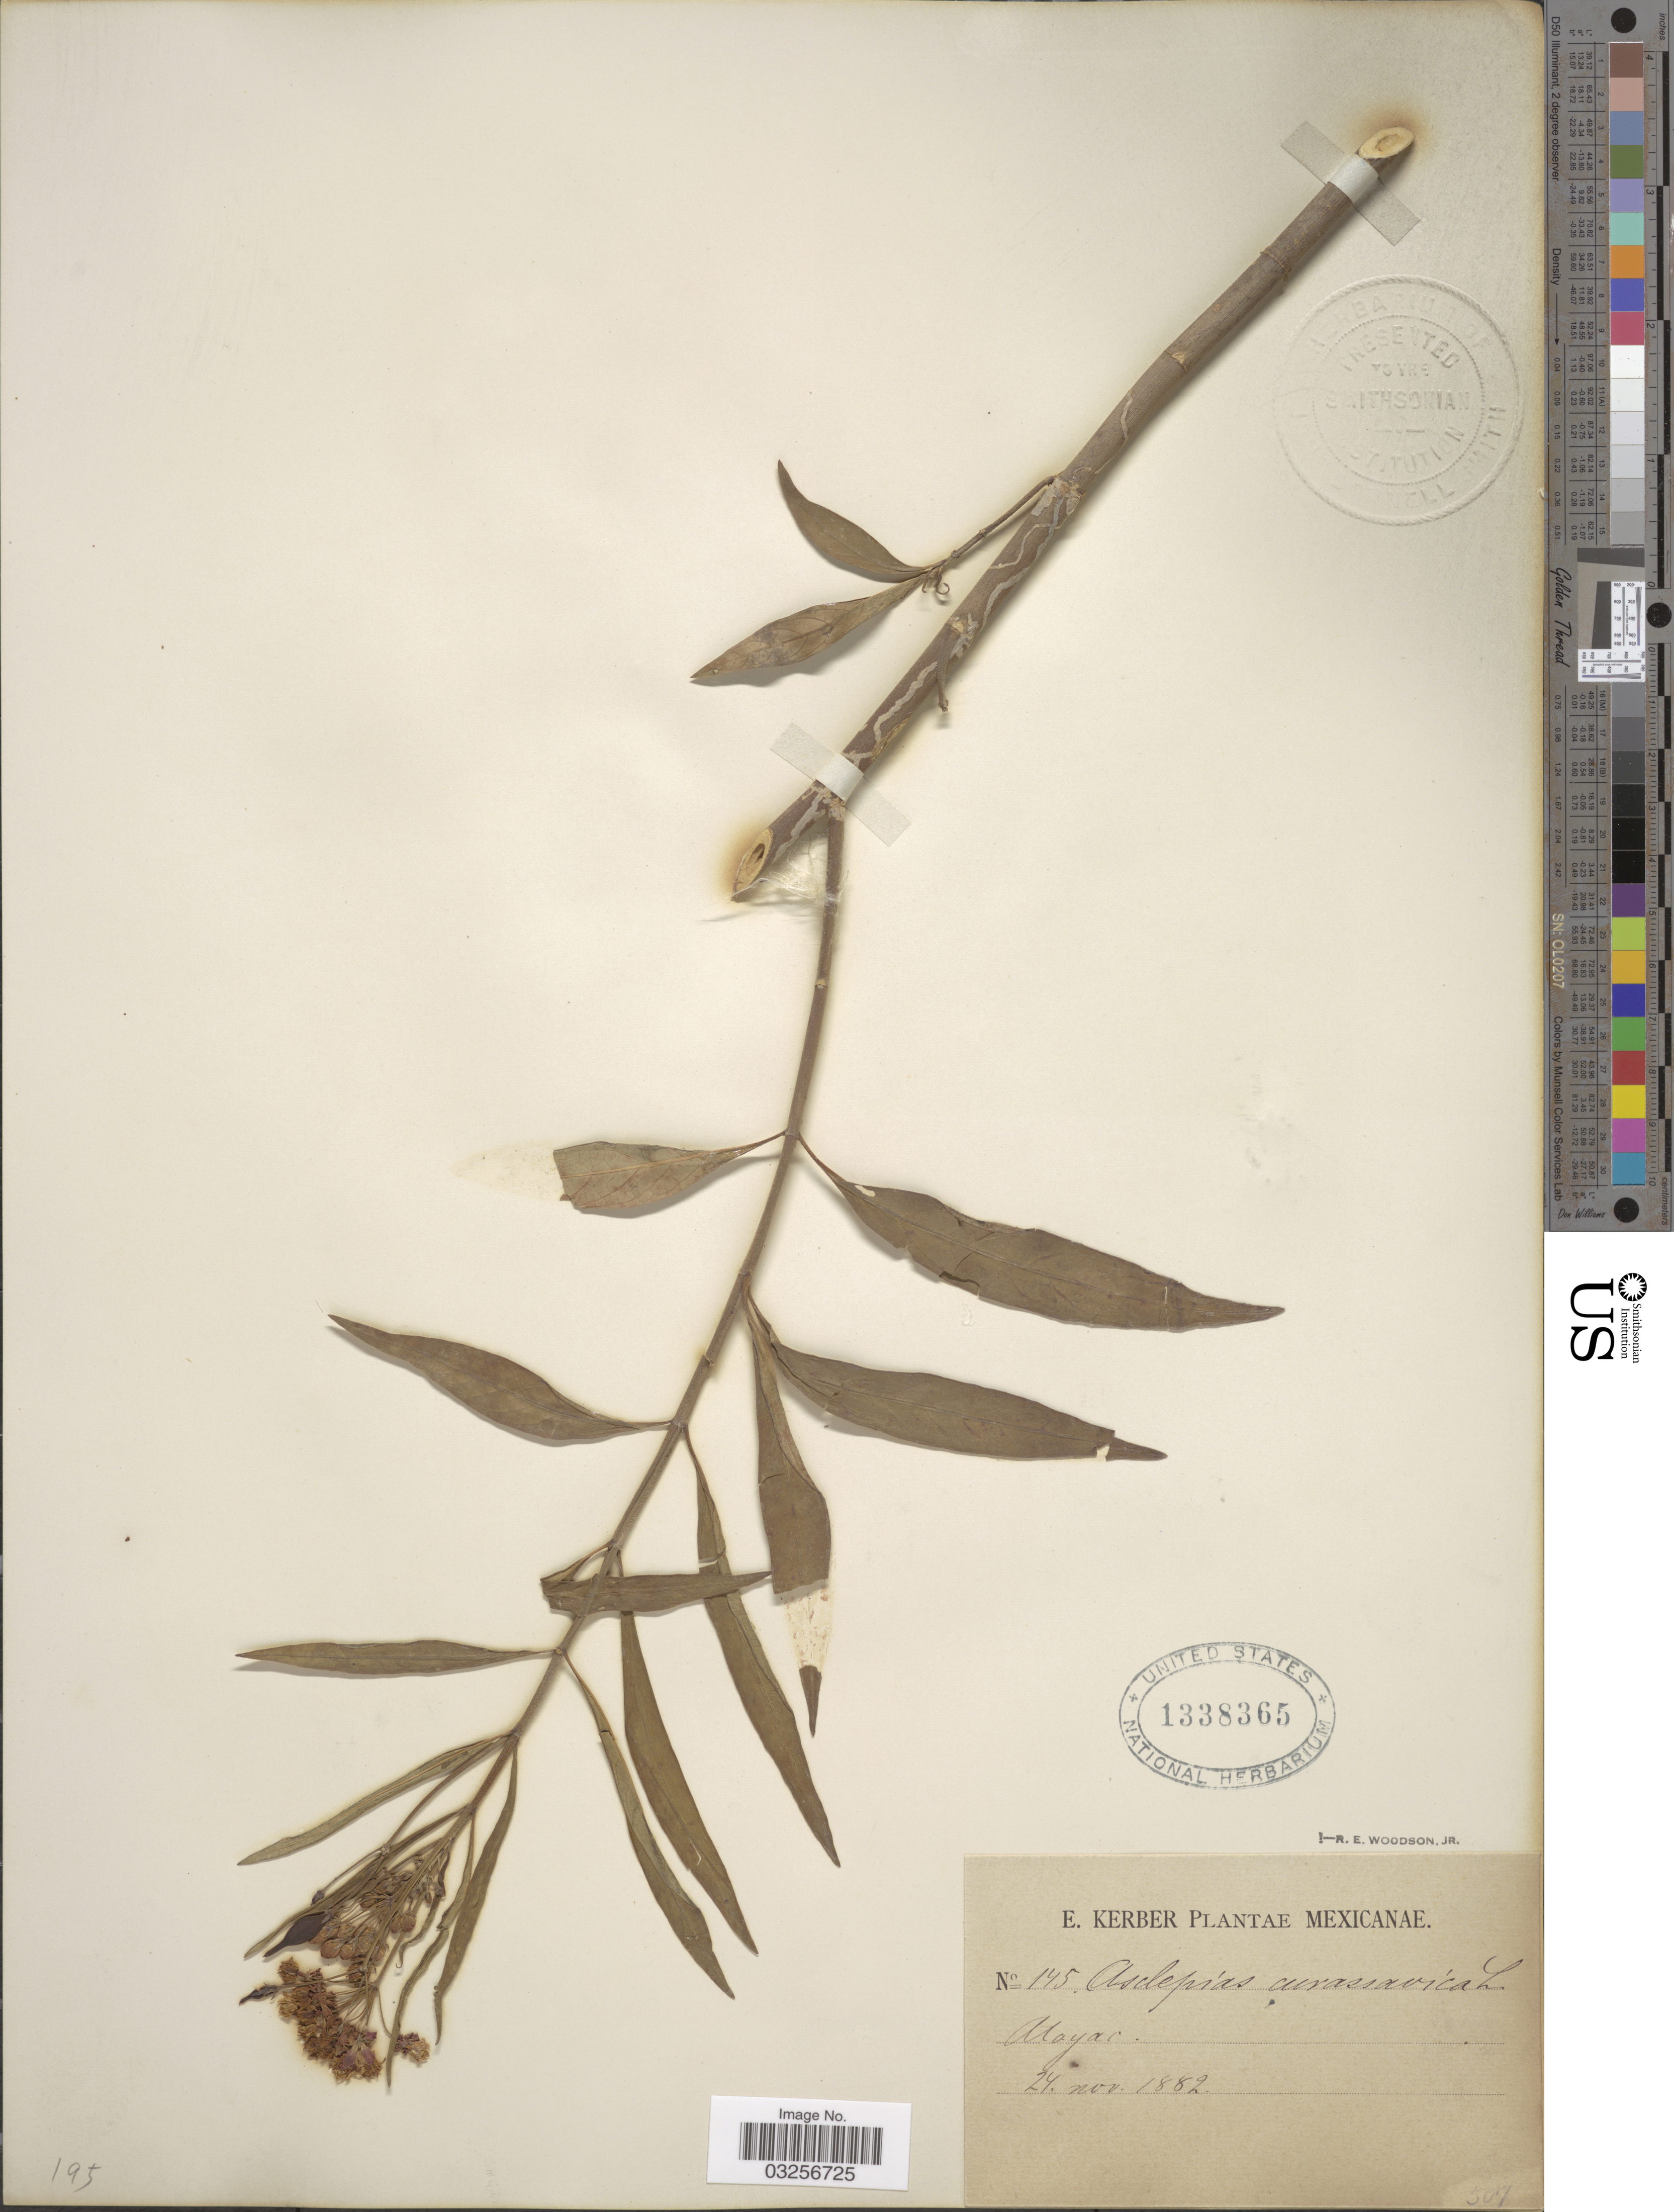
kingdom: Plantae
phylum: Tracheophyta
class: Magnoliopsida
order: Gentianales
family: Apocynaceae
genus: Asclepias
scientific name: Asclepias curassavica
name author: L.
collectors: E. Kerber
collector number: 145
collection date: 1882-11-24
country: Mexico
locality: Atayac.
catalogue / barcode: US 1338365